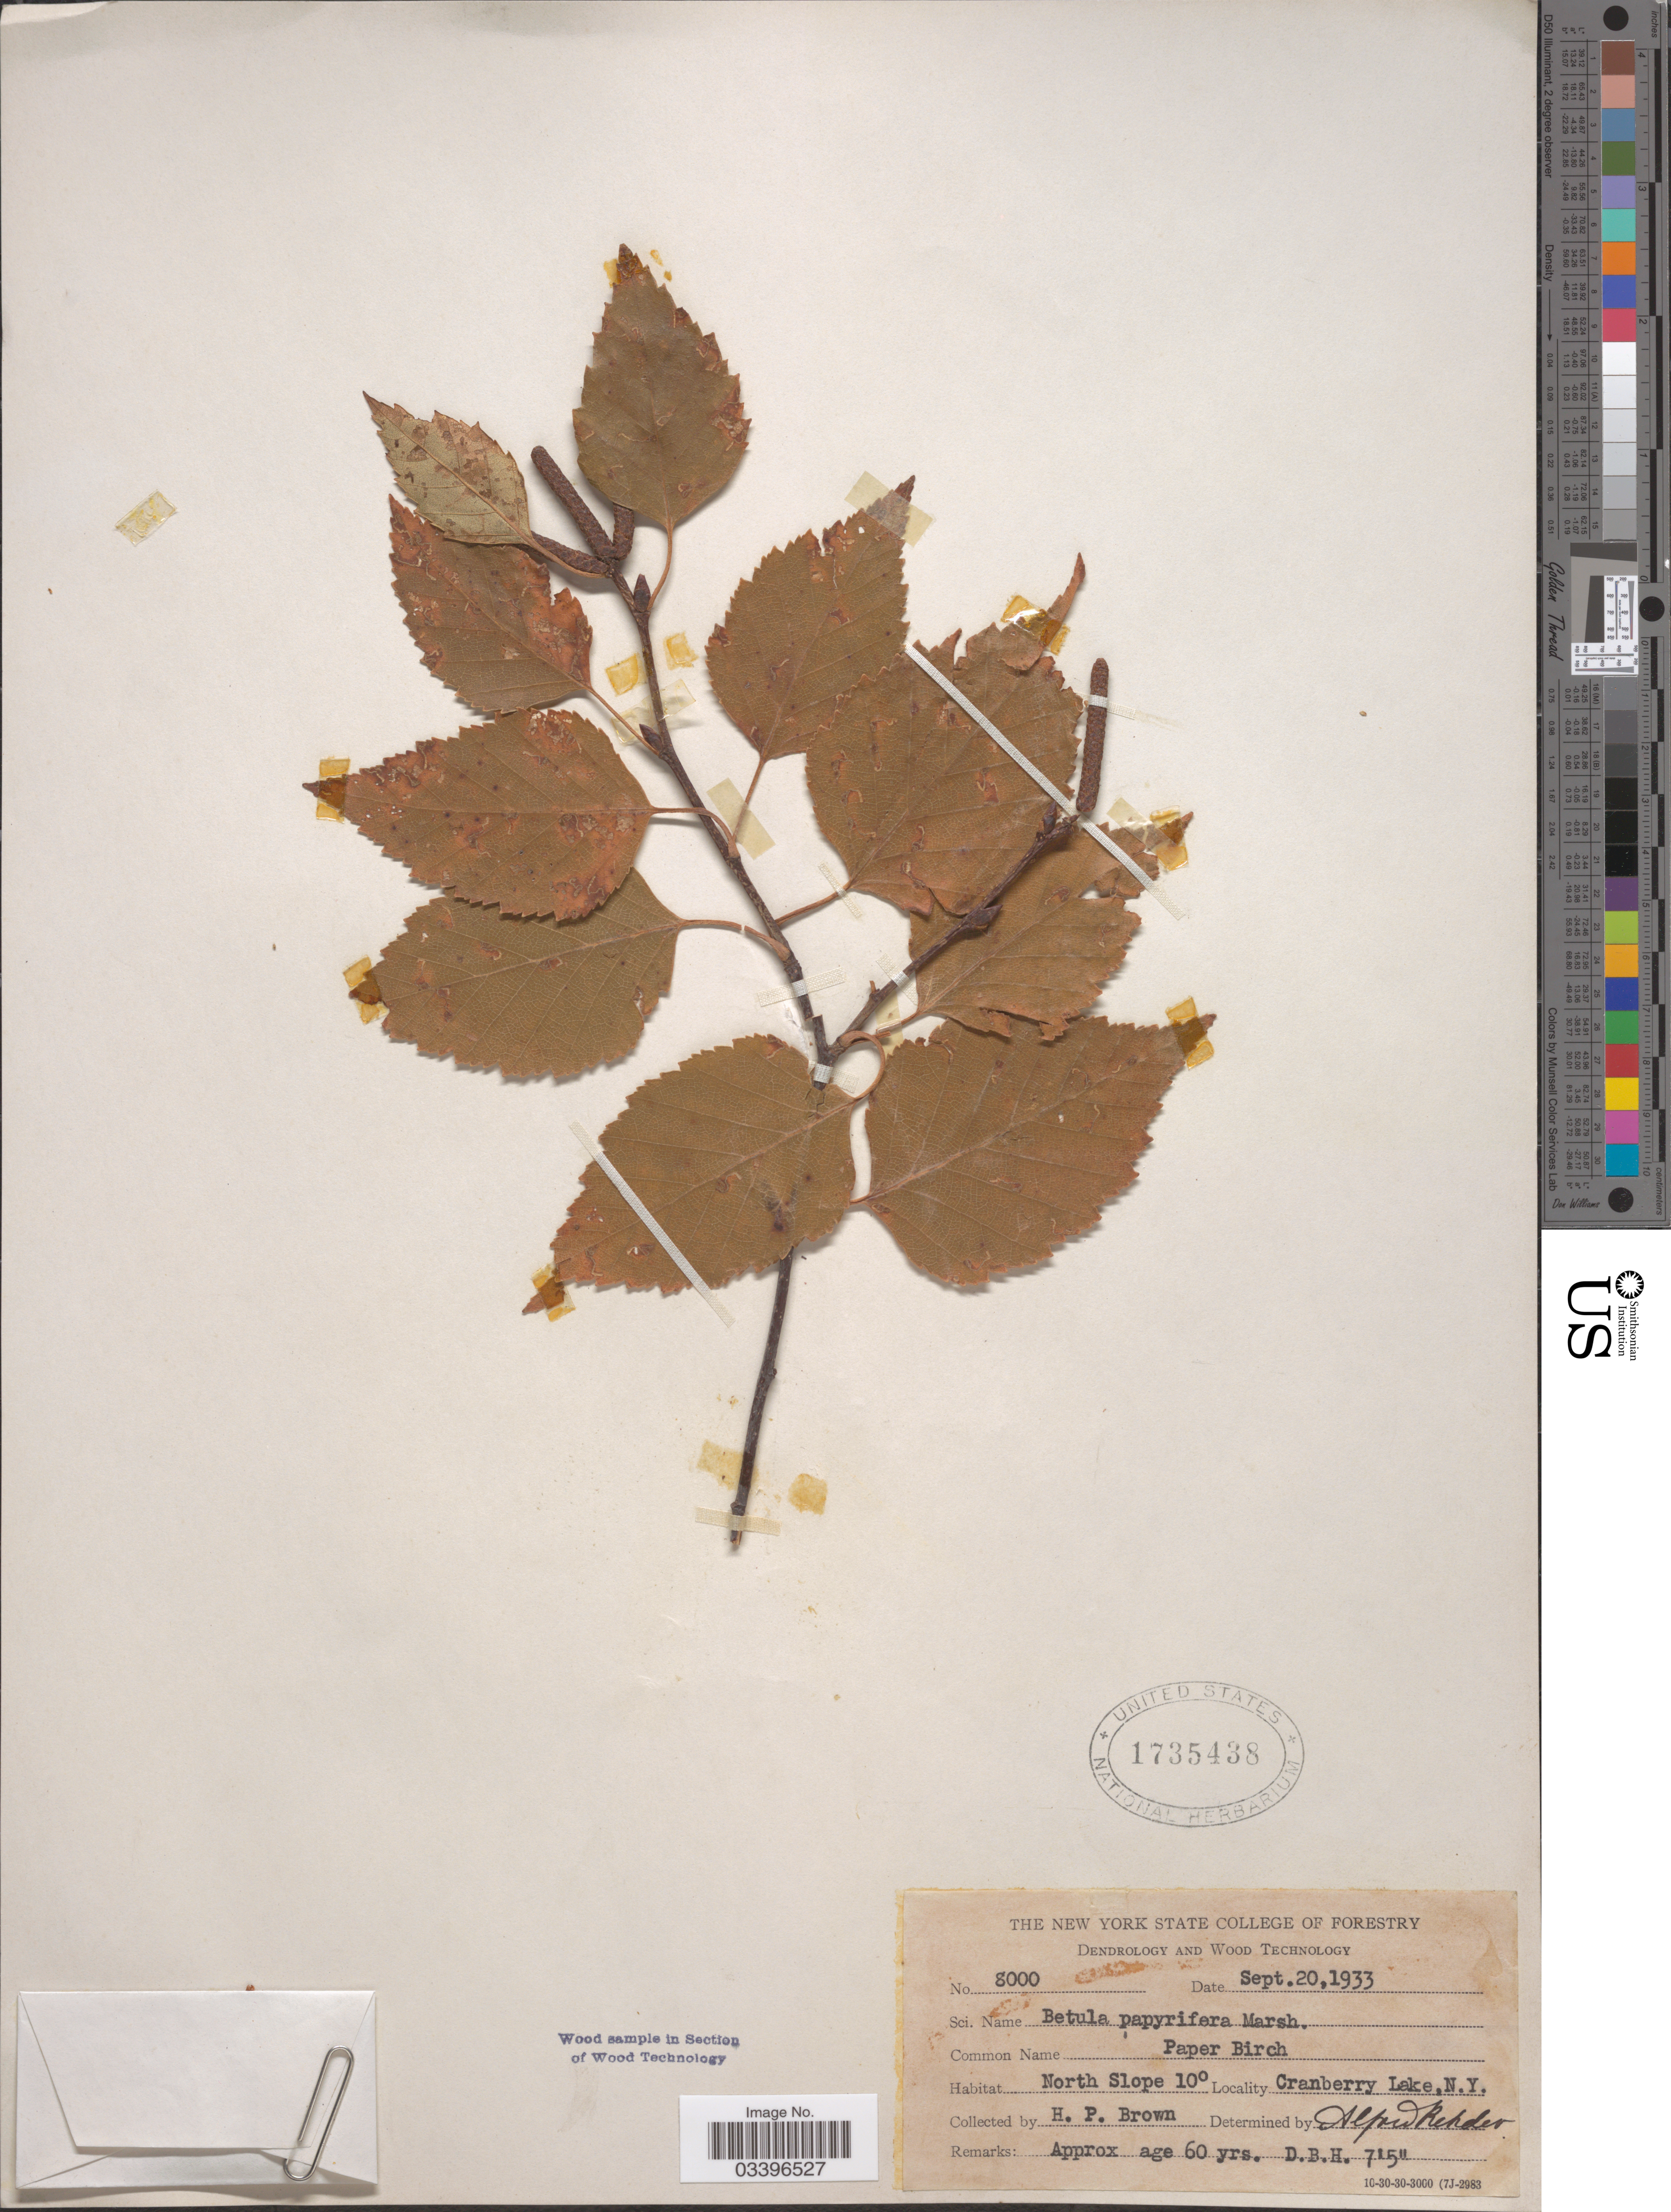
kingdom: Plantae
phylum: Tracheophyta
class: Magnoliopsida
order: Fagales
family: Betulaceae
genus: Betula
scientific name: Betula papyrifera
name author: Marshall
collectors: H. P. Brown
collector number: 8000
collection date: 1933-09-20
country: United States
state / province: New York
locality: North Slope 10°. Cranberry Lake.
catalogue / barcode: US 1735438